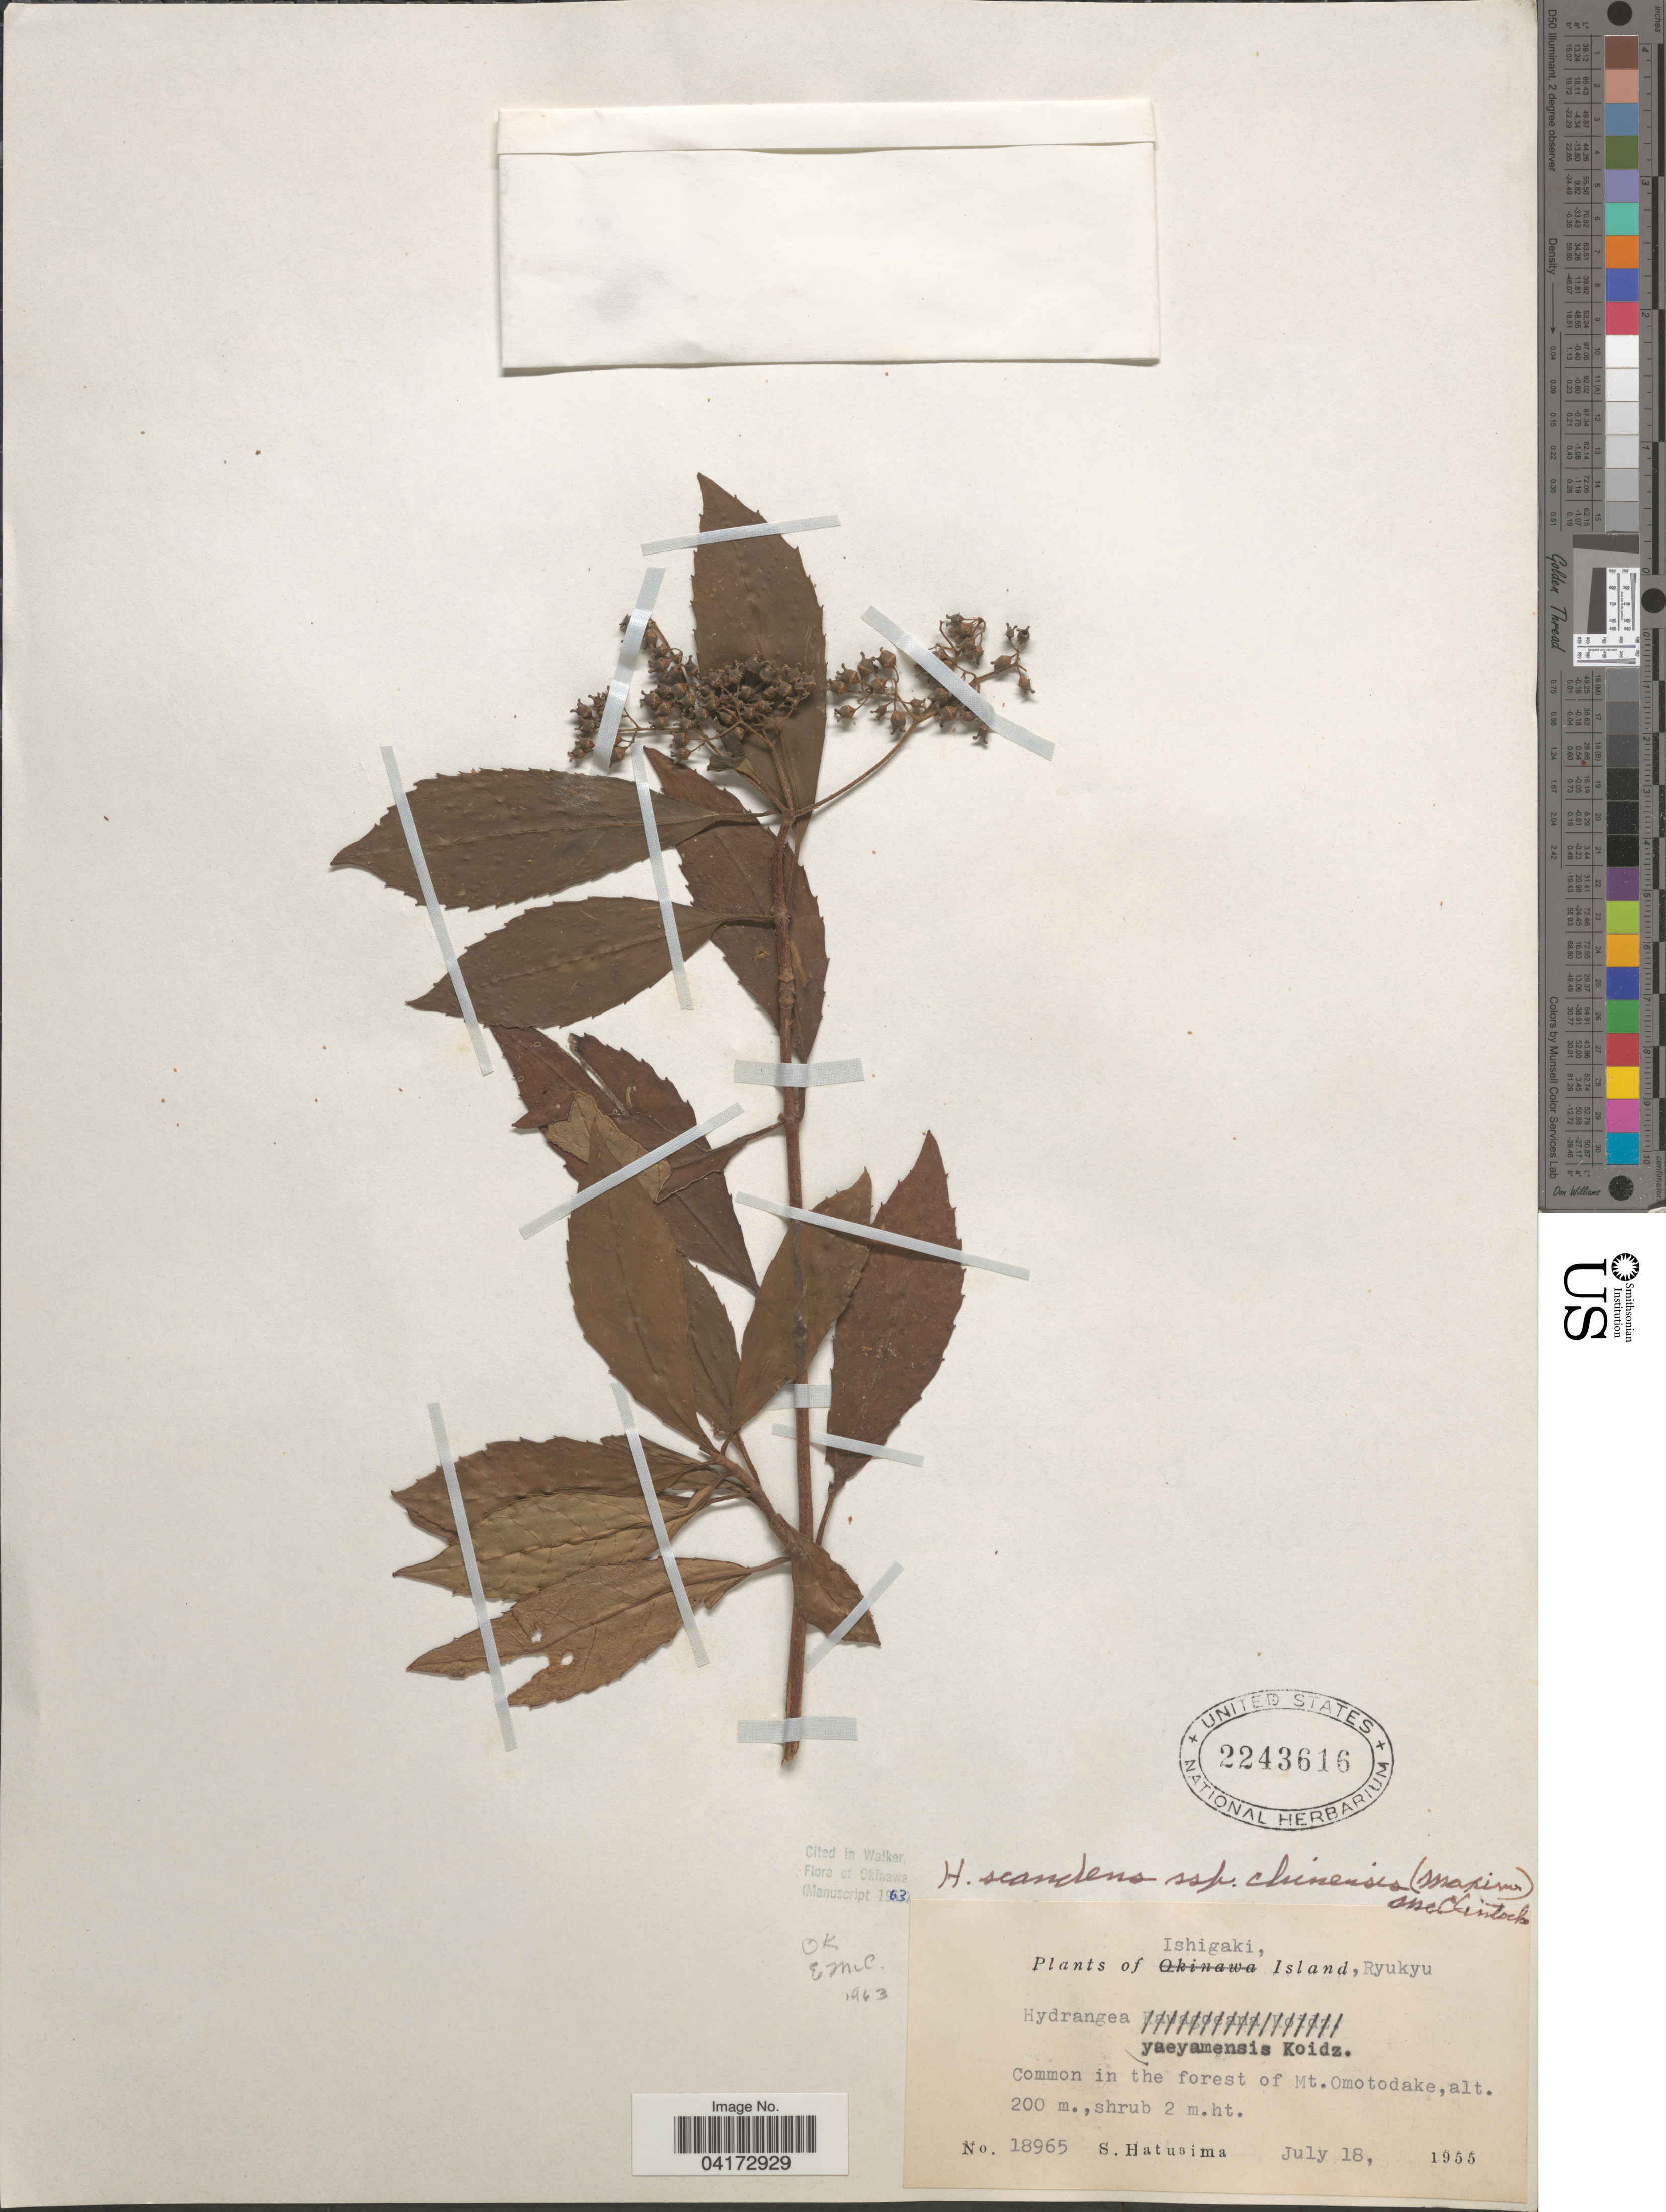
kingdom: Plantae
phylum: Tracheophyta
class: Magnoliopsida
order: Cornales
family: Hydrangeaceae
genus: Hydrangea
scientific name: Hydrangea scandens subsp. chinensis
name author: (Maxim.) E. M. McClint.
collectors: S. Hatusima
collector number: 18965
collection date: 1955-07-18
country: Japan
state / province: Okinawa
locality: Ishigaki, Island,Ryukyu. In the forest of Mt.Omotodake.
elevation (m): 200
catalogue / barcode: US 2243616